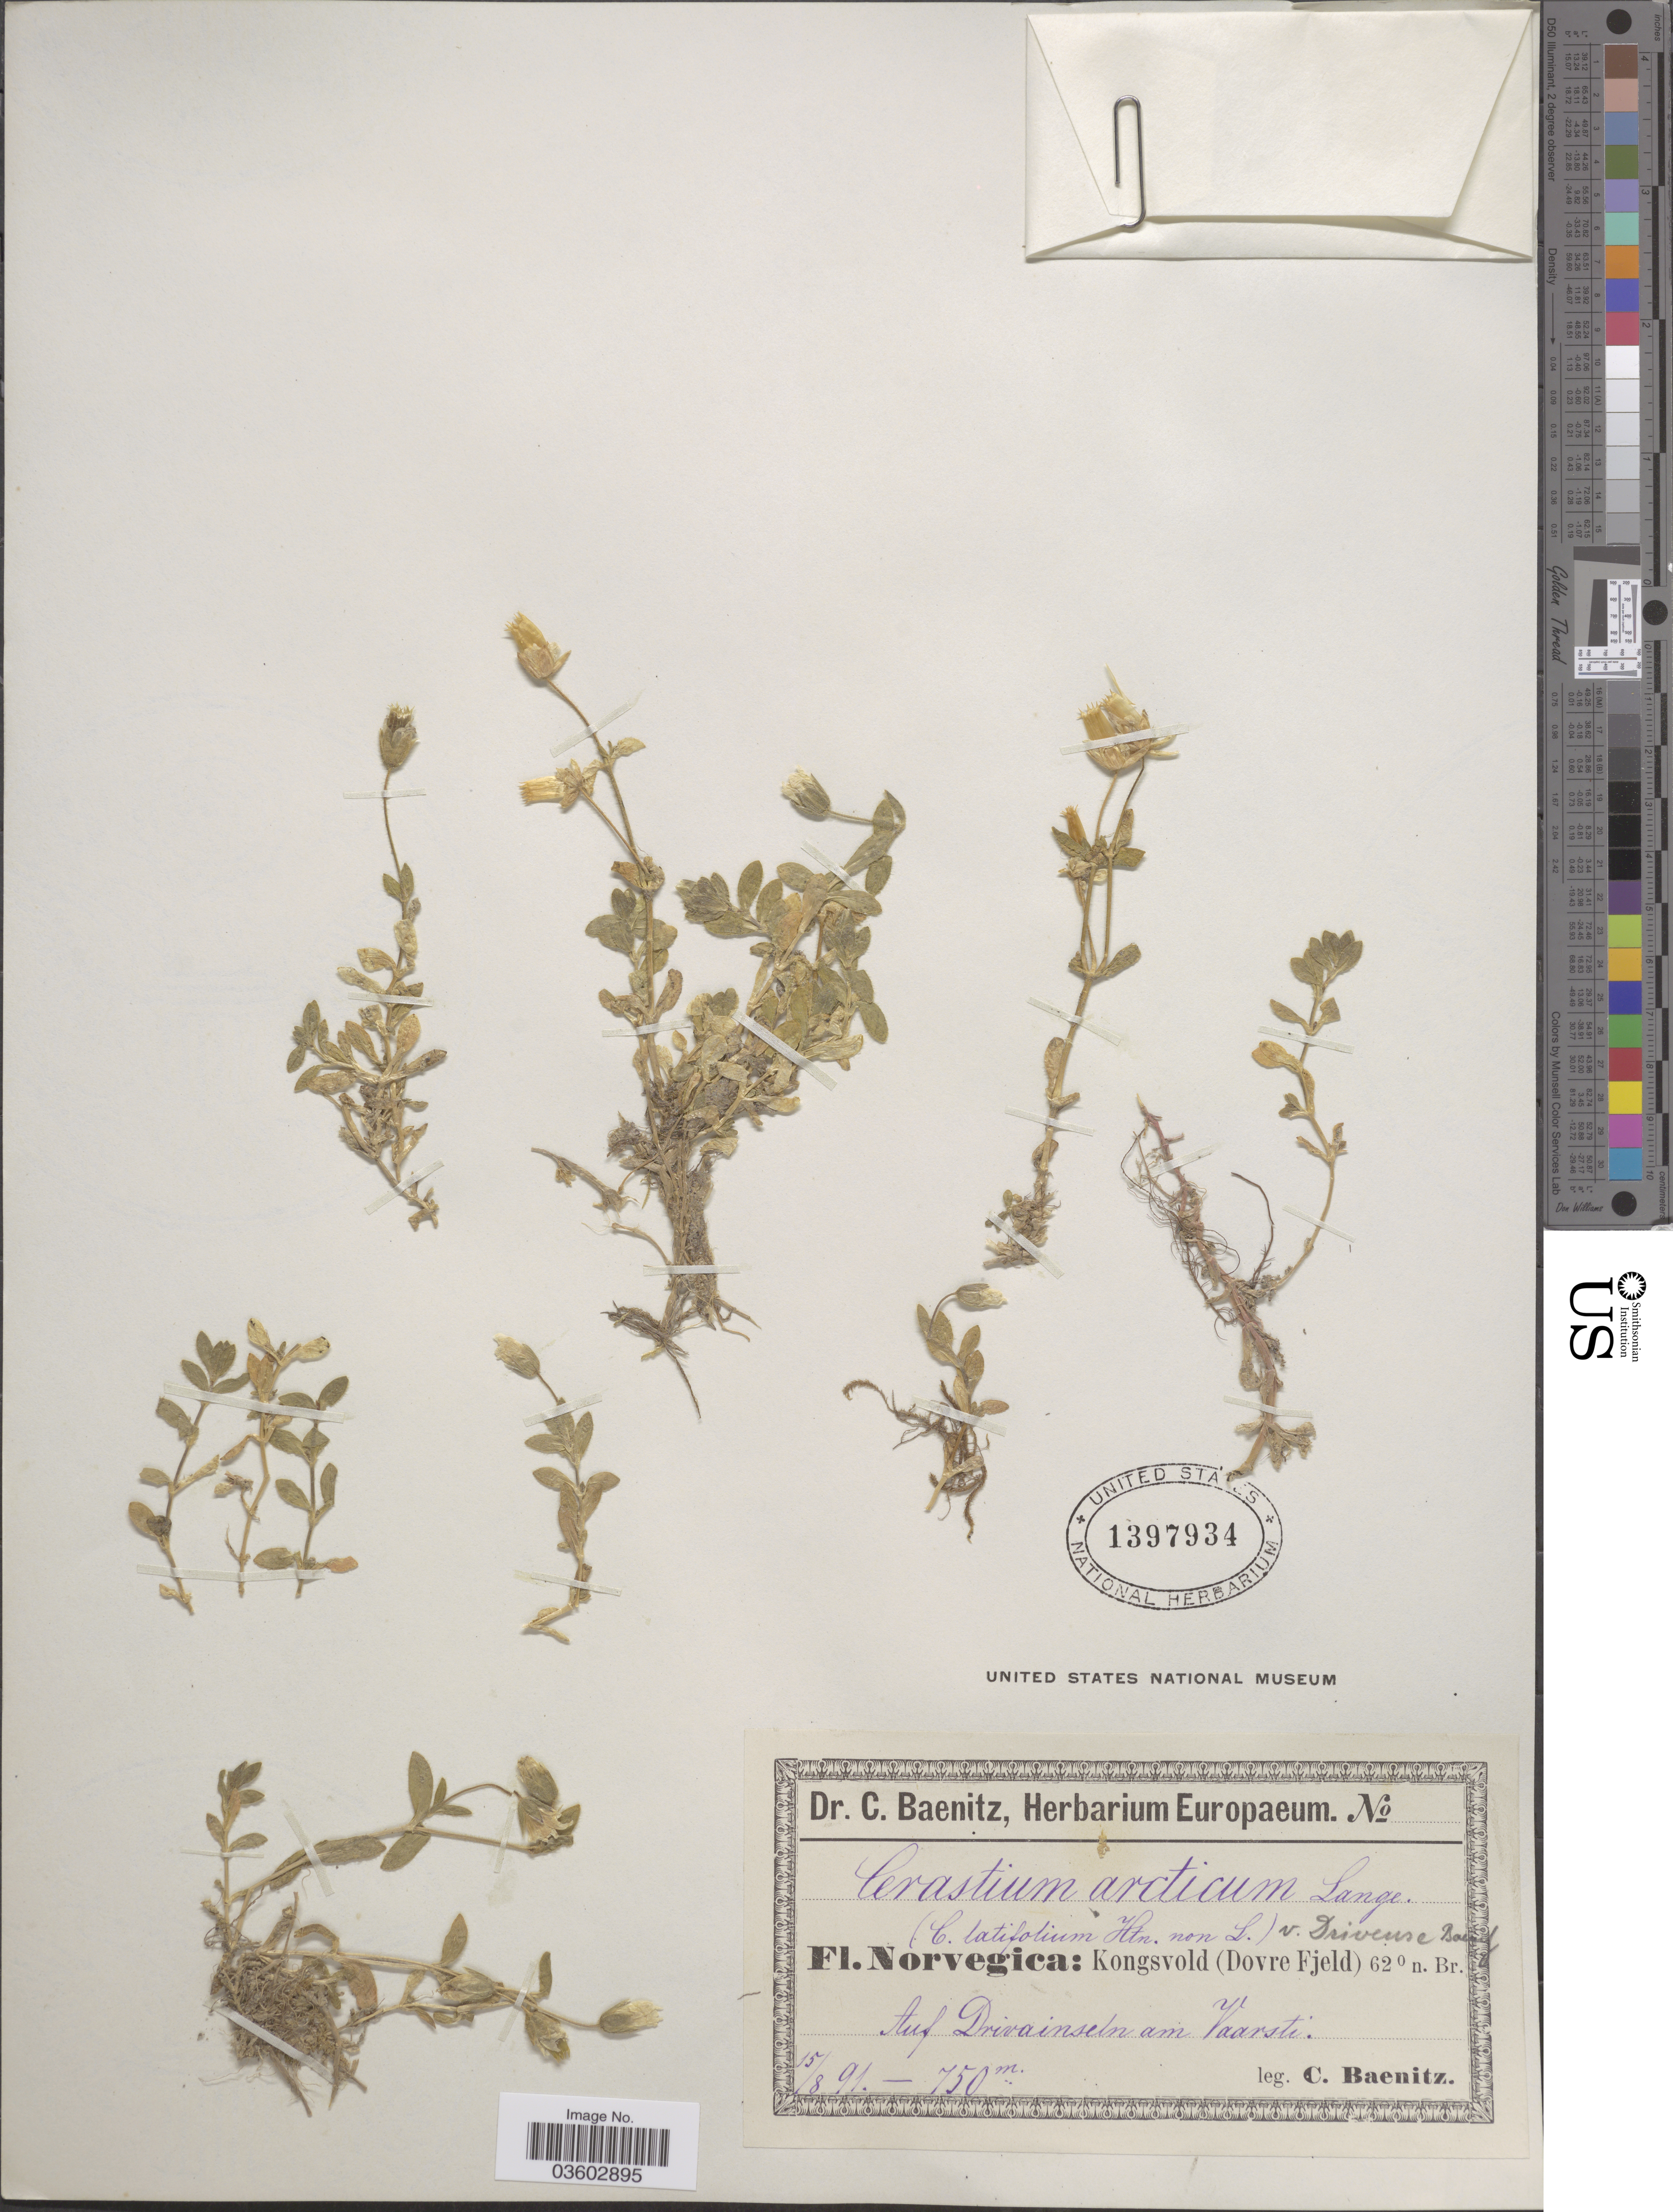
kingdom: Plantae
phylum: Tracheophyta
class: Magnoliopsida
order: Caryophyllales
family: Caryophyllaceae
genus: Cerastium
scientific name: Cerastium arcticum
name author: Lange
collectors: C. G. Baenitz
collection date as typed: Transcribed d/m/y: 15/8/91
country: Norway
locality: Norvegica: Kongsvold (Dovre Fjeld). Auf Drivainseln am Vaarsti.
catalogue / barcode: US 1397934